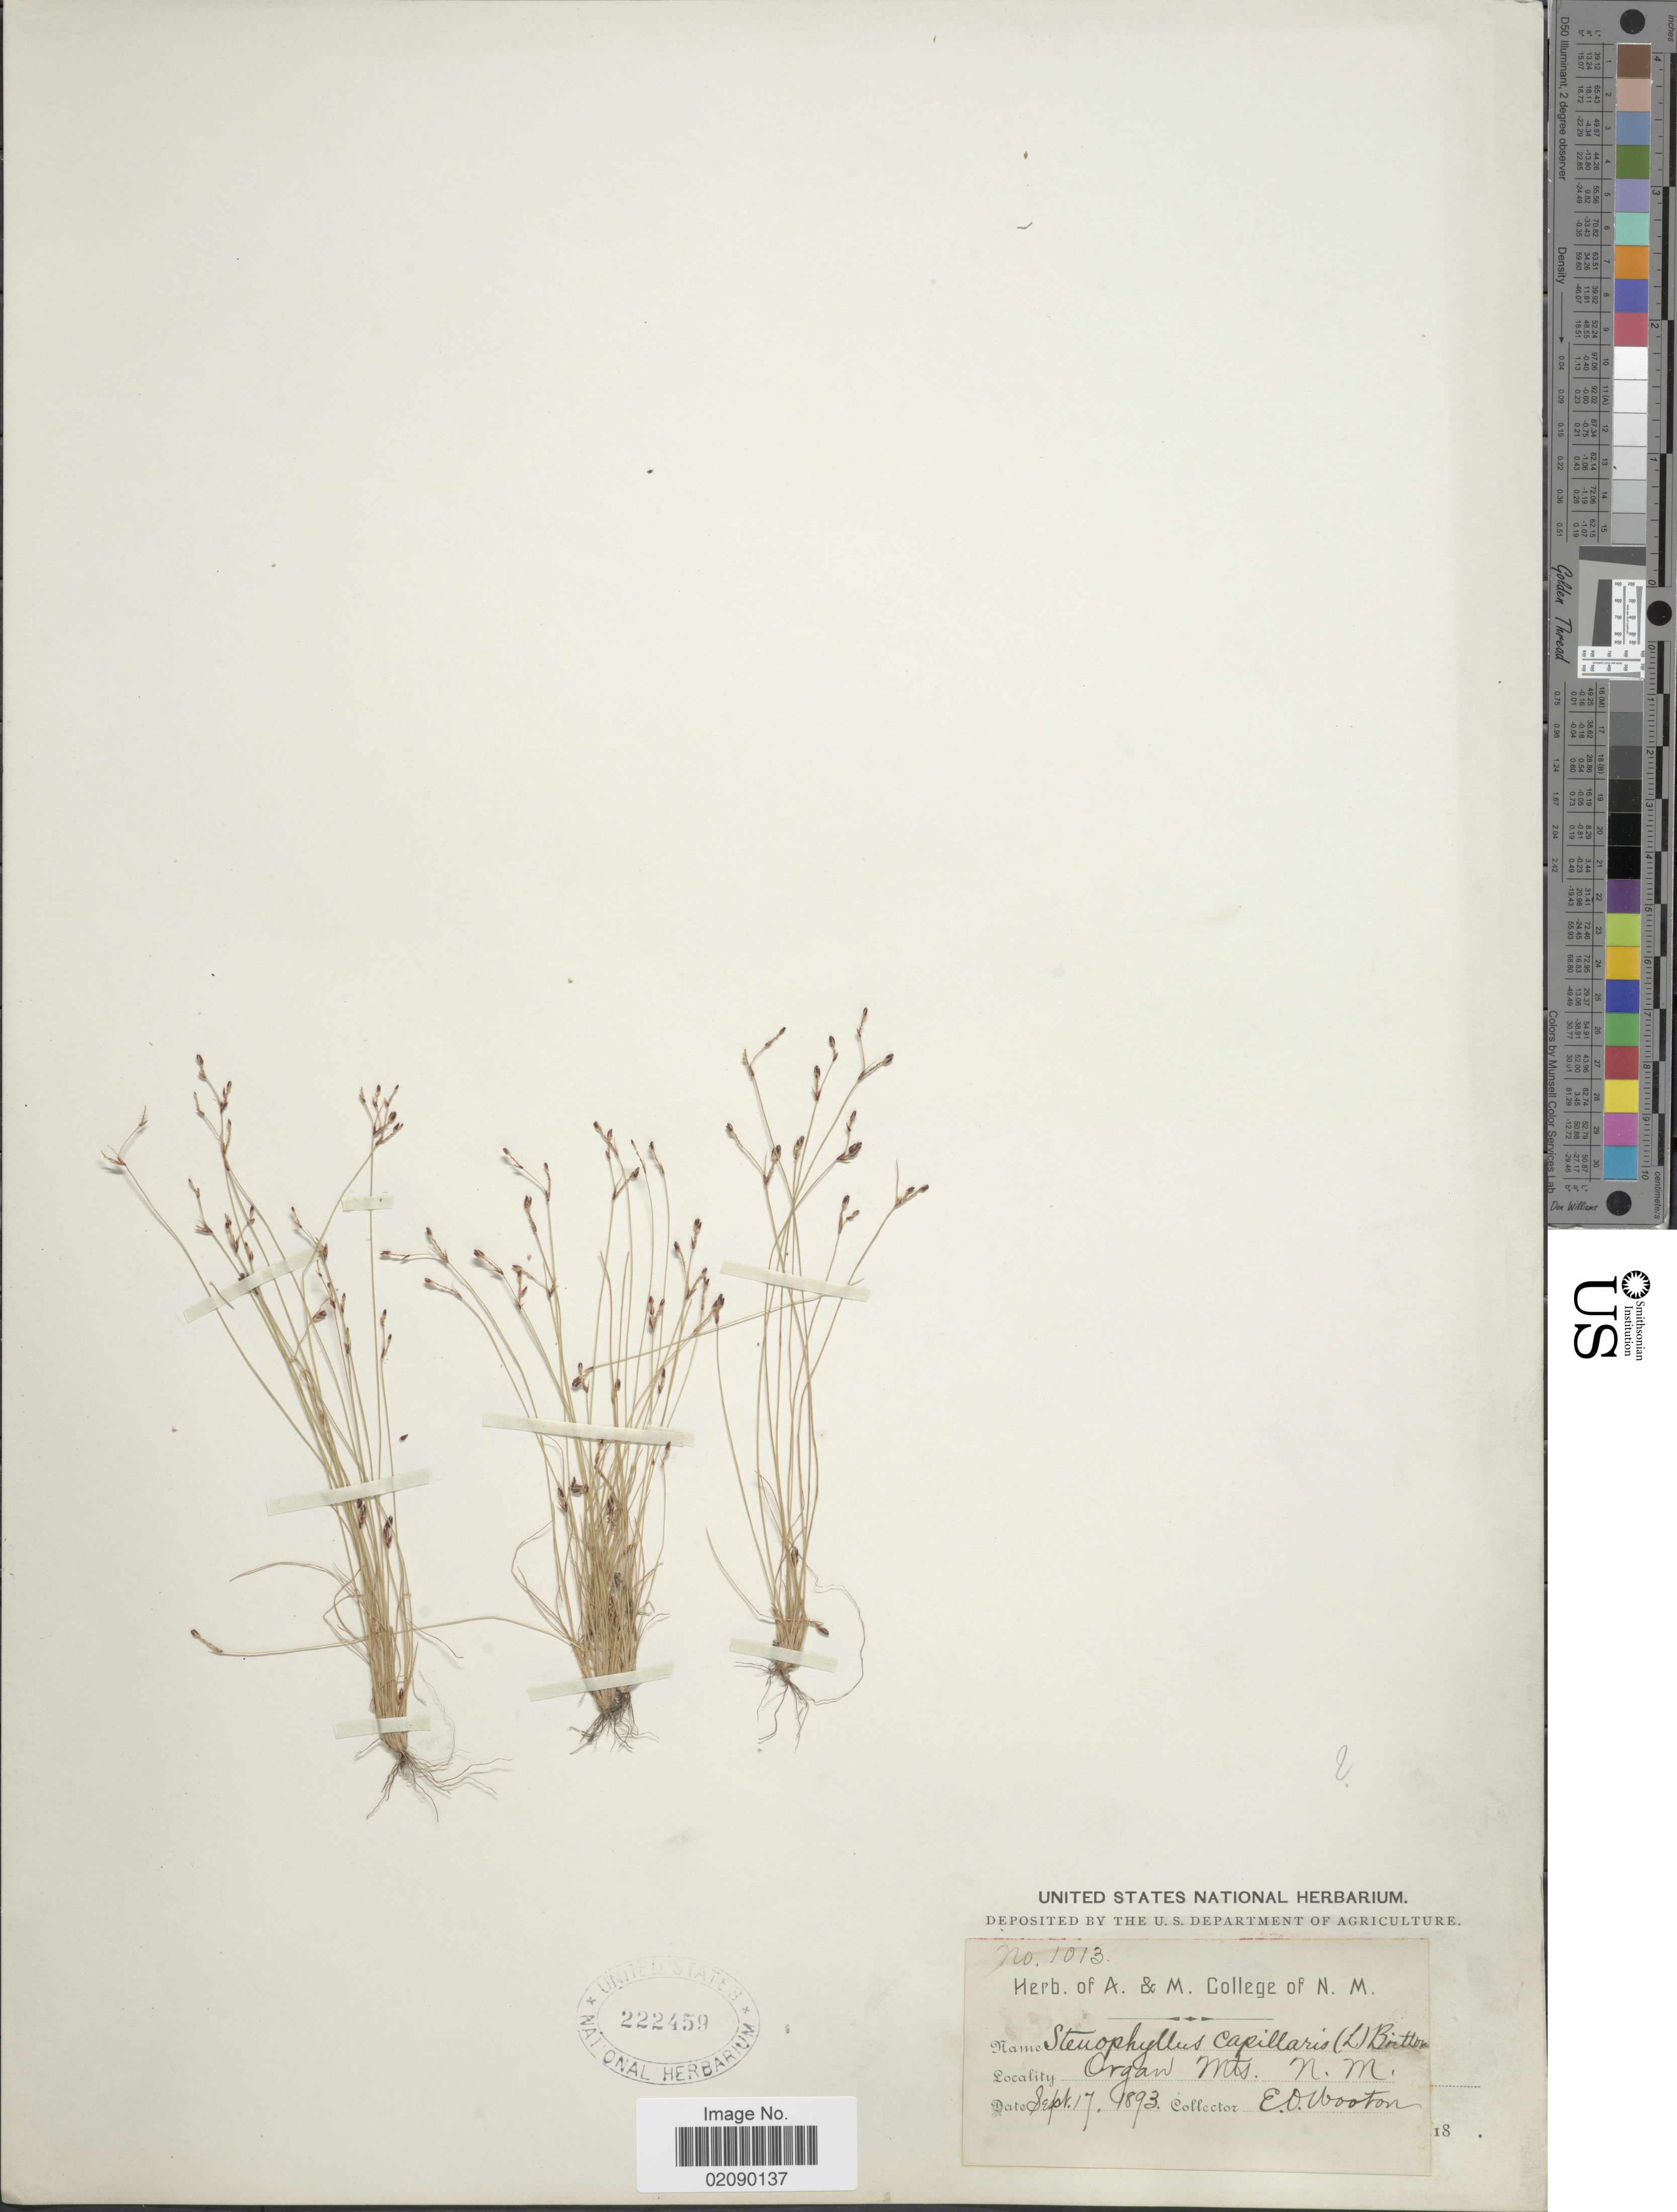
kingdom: Plantae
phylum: Tracheophyta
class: Liliopsida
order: Poales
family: Cyperaceae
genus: Bulbostylis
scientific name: Bulbostylis capillaris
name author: (L.) Kunth ex C.B. Clarke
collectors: E. O. Wooton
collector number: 1013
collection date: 1893-09-17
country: United States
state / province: New Mexico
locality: Organ Mts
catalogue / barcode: US 222459